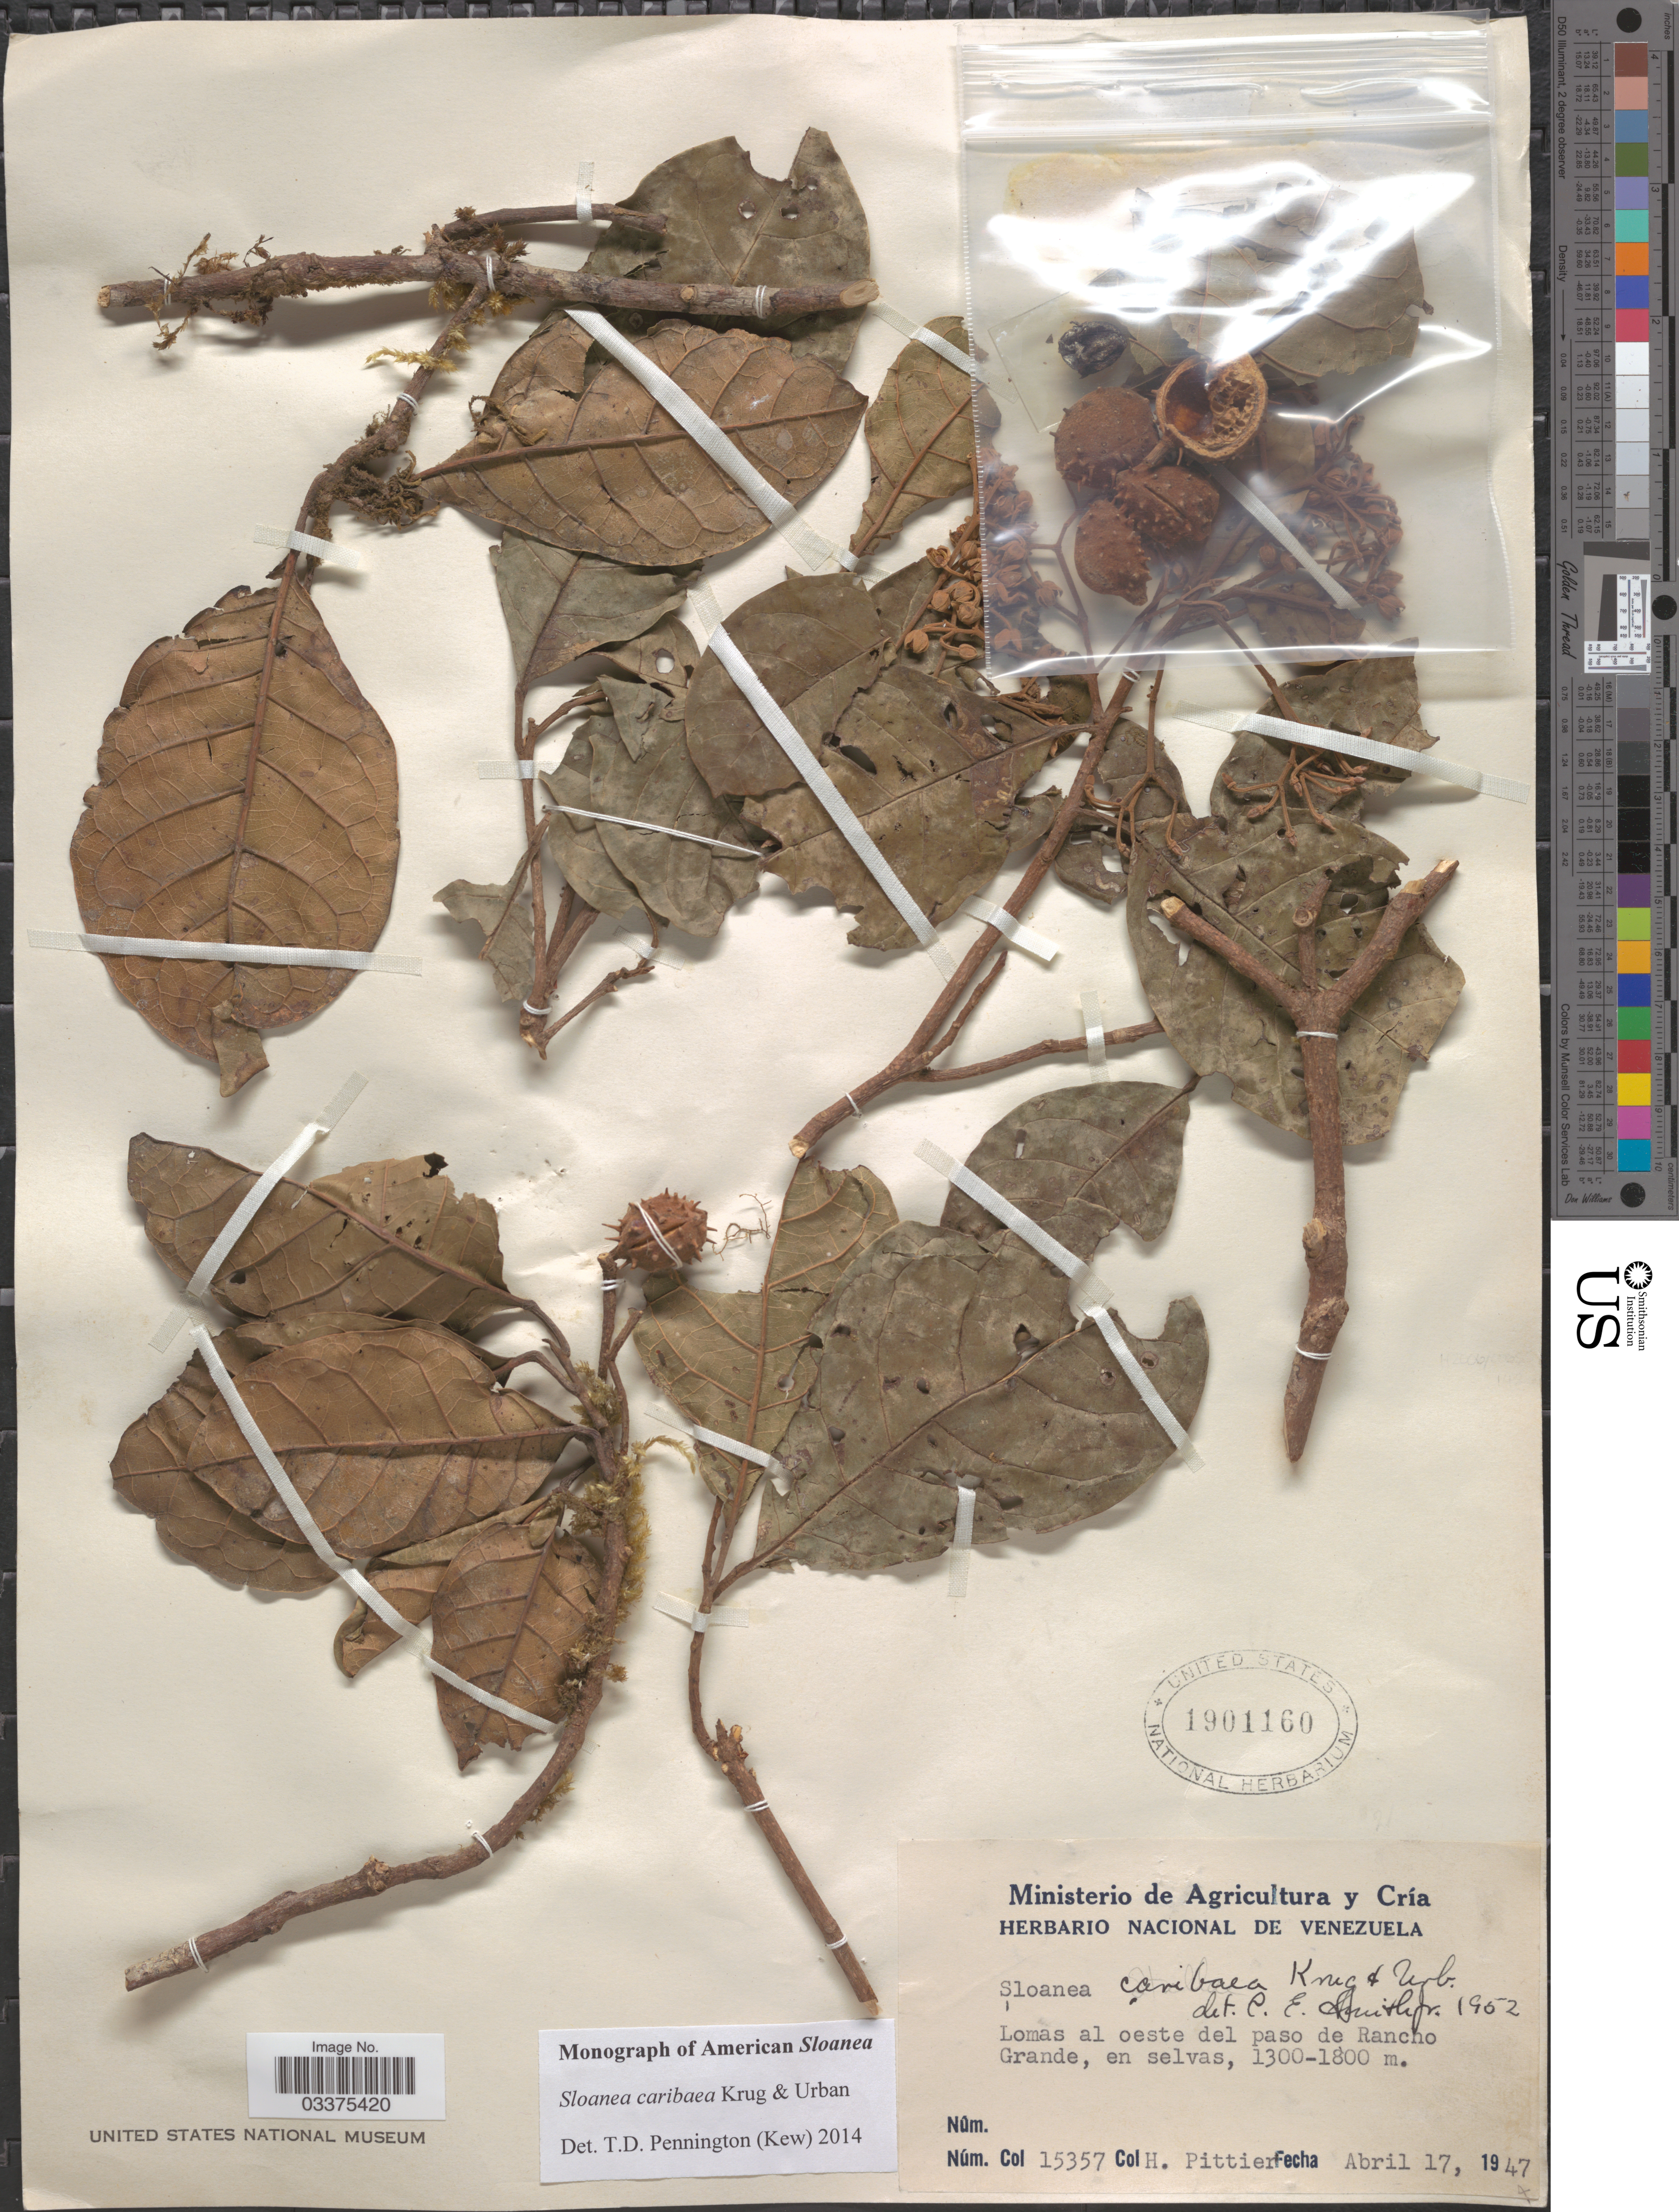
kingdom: Plantae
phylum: Tracheophyta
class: Magnoliopsida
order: Oxalidales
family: Elaeocarpaceae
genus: Sloanea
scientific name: Sloanea caribaea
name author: Krug & Urb. in Duss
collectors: H. F. Pittier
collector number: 15357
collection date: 1947-04-17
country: Venezuela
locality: Lomas al oeste del paso de Rancho Grande, en selvas.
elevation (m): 1300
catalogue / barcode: US 1901160